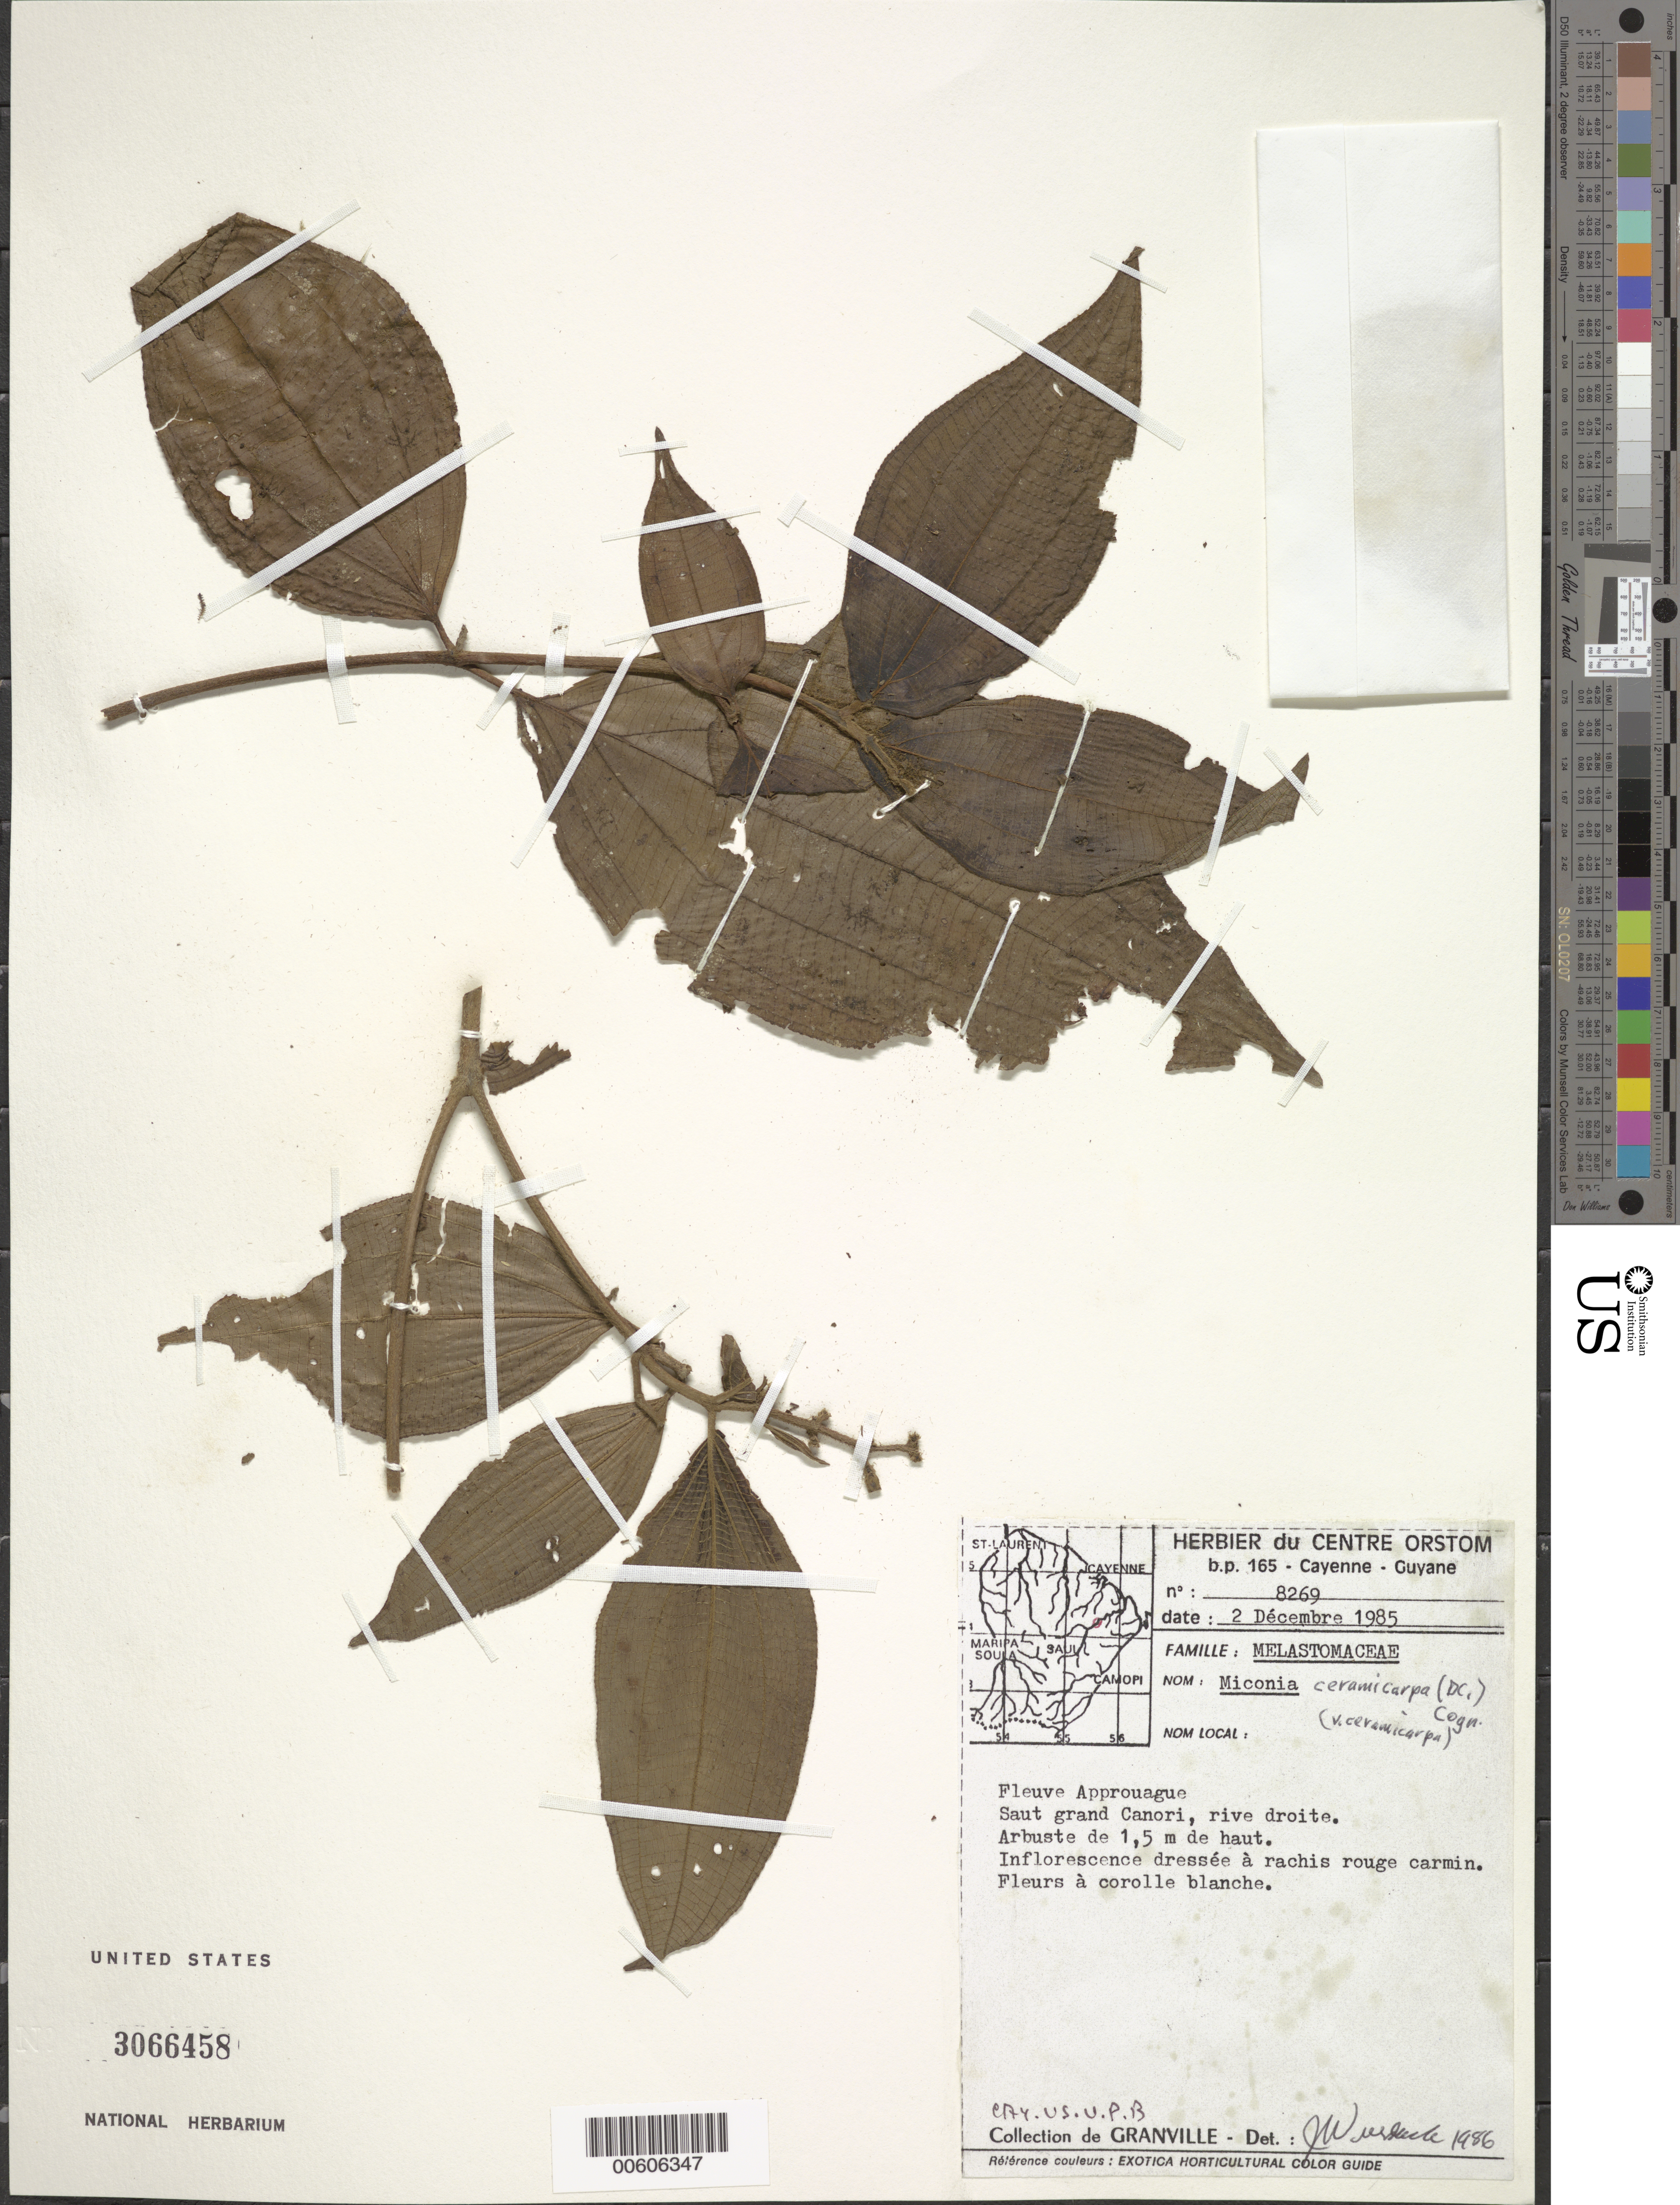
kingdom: Plantae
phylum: Tracheophyta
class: Magnoliopsida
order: Myrtales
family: Melastomataceae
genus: Miconia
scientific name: Miconia ceramicarpa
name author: (DC.) Cogn.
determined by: Wurdack, John J., (US), US (UNITED STATES)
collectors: J.-J. de Granville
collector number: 8269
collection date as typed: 2-Dec-85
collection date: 1985-12-02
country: French Guiana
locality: Approuague R., Saut grand Cañori, rive droite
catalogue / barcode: US 3066458